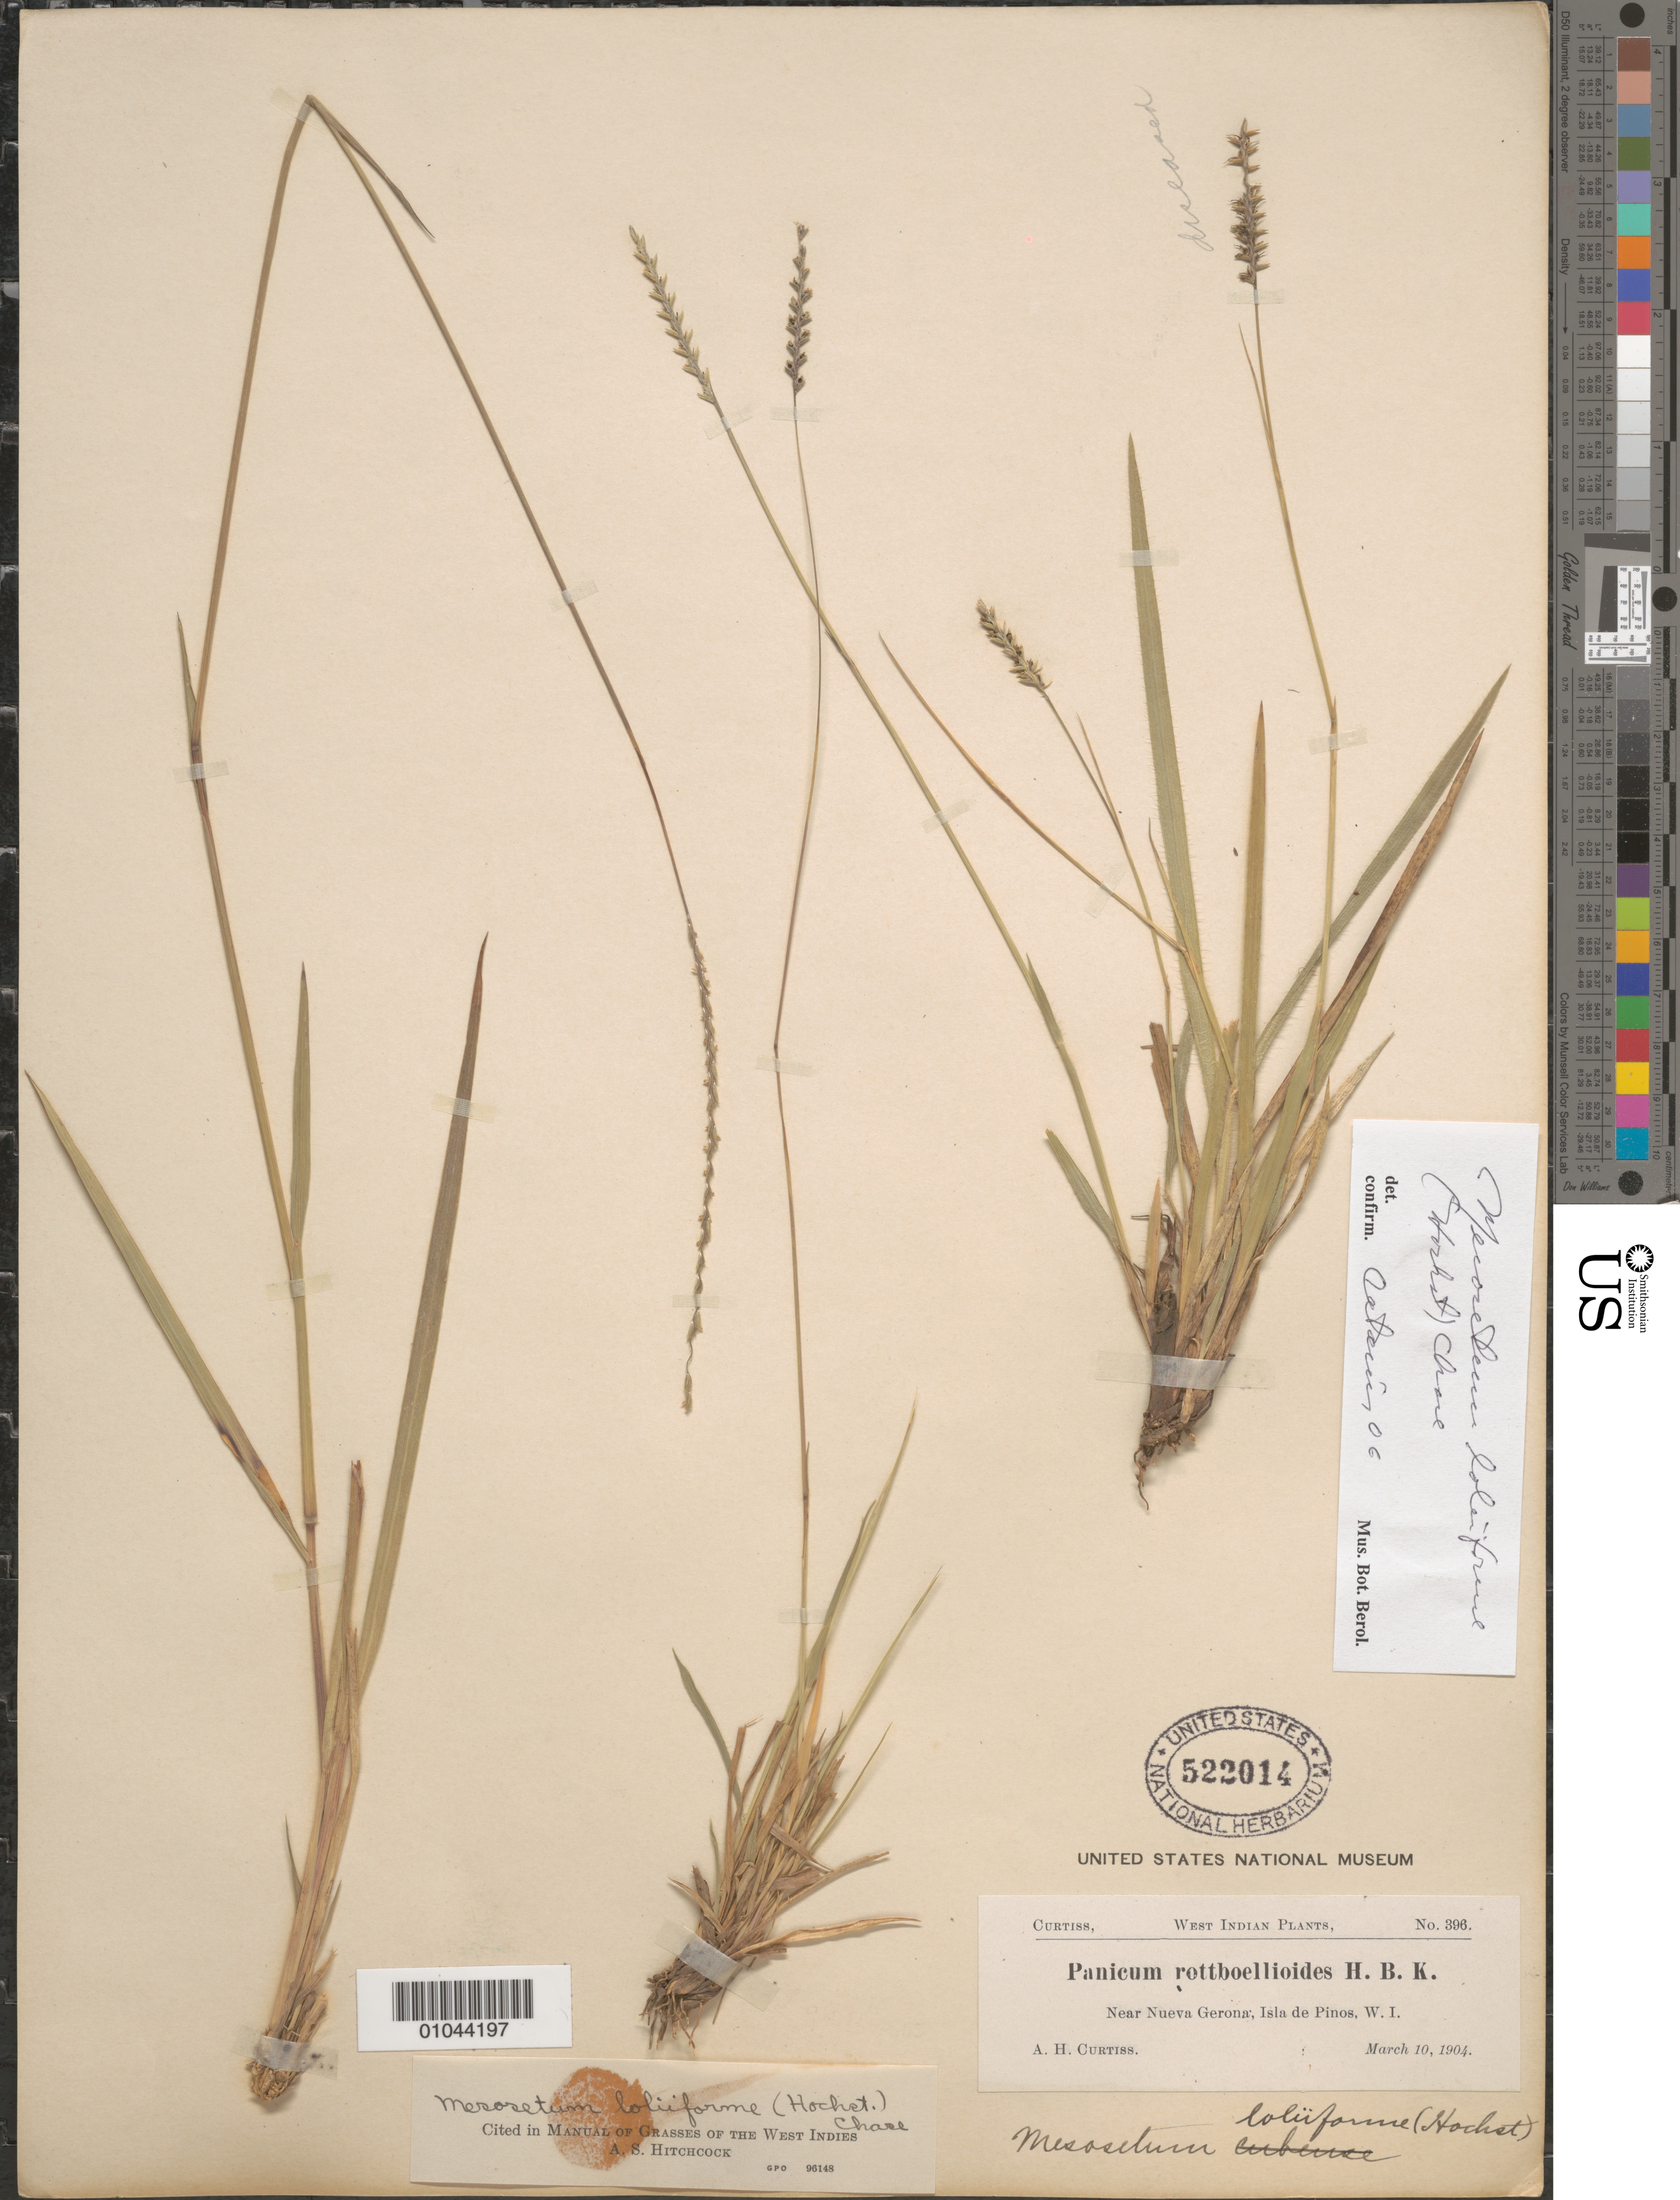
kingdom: Plantae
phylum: Tracheophyta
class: Liliopsida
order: Poales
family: Poaceae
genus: Mesosetum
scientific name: Mesosetum loliiforme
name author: (Hochst. ex Steud.) Chase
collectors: A. H. Curtiss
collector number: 396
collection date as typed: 10 Mar 1904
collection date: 1904-03-10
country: Cuba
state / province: Isla de la Juventud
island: Isla de la Juventud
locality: [Isle of Pines], Near Nueva Gerona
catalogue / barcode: US 522014